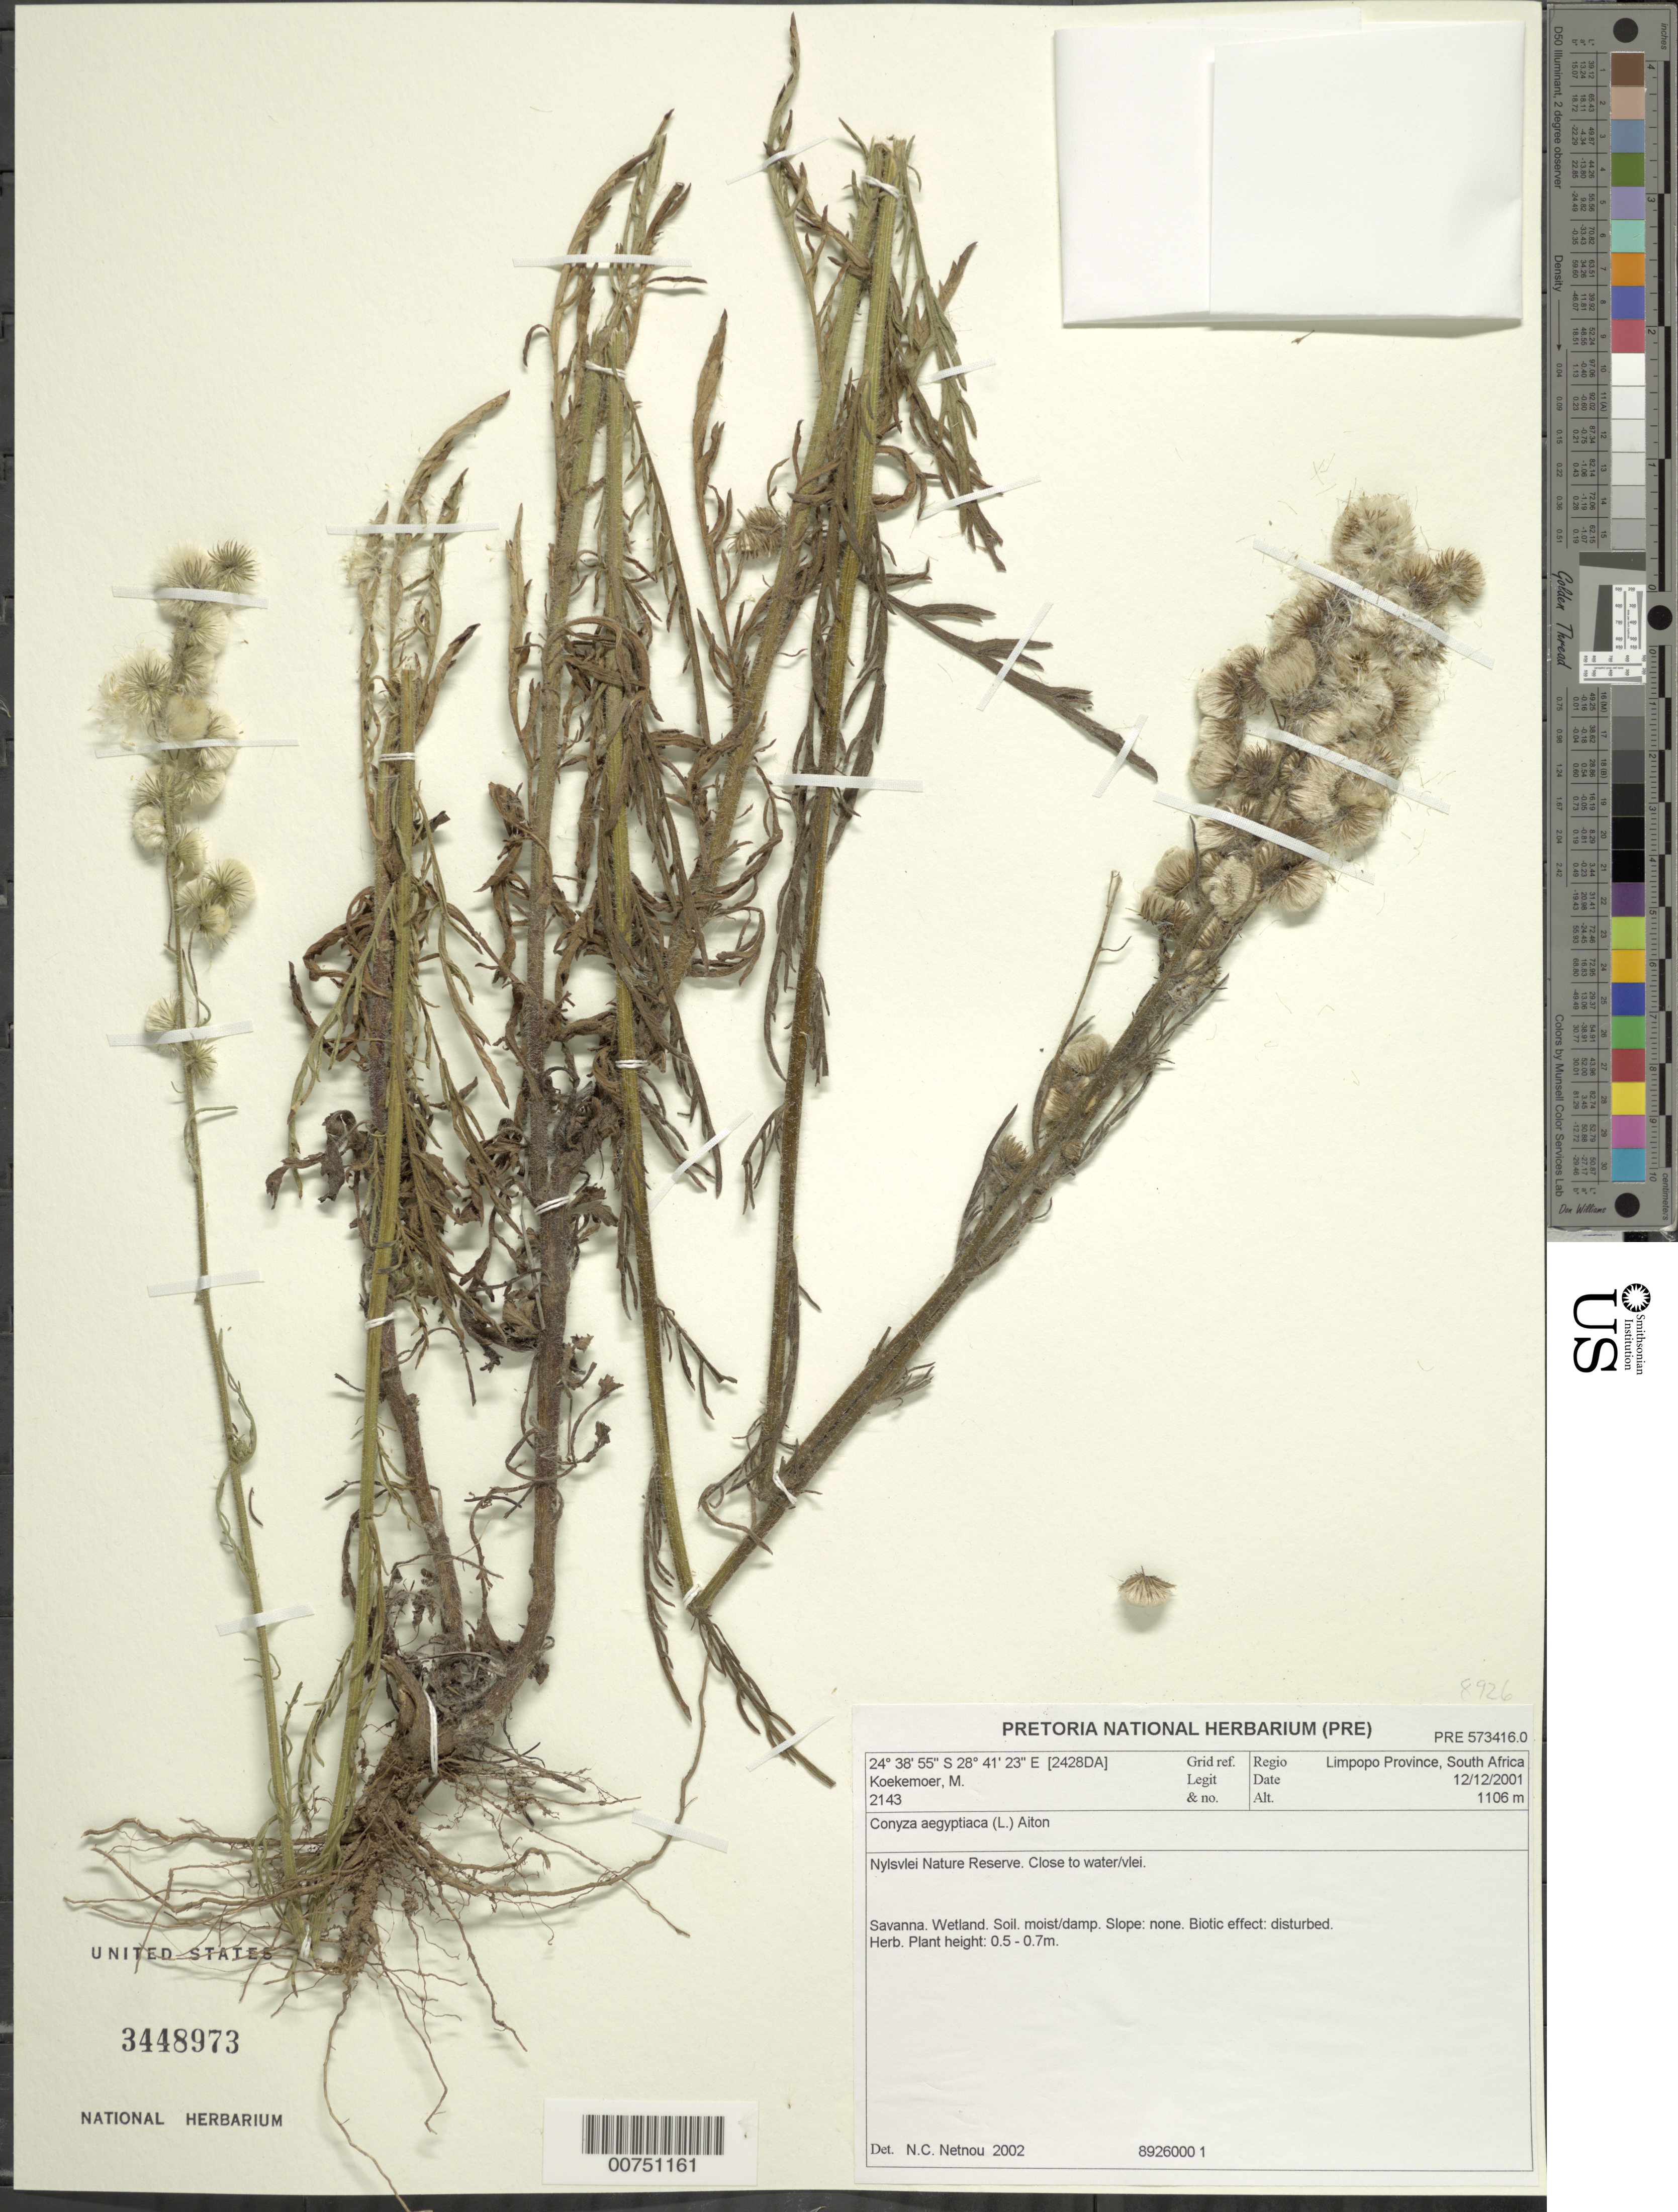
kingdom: Plantae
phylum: Tracheophyta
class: Magnoliopsida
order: Asterales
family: Asteraceae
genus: Conyza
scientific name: Conyza aegyptiaca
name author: (L.) Aiton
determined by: Netnou, N. C.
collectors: M. Koekemoer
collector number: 2143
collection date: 2001-12-12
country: South Africa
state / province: Limpopo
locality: Nylsvlei Nature Reserve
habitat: Savanna; wetland, moist/damp soil, disturbed area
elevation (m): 1106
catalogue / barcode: US 3448973